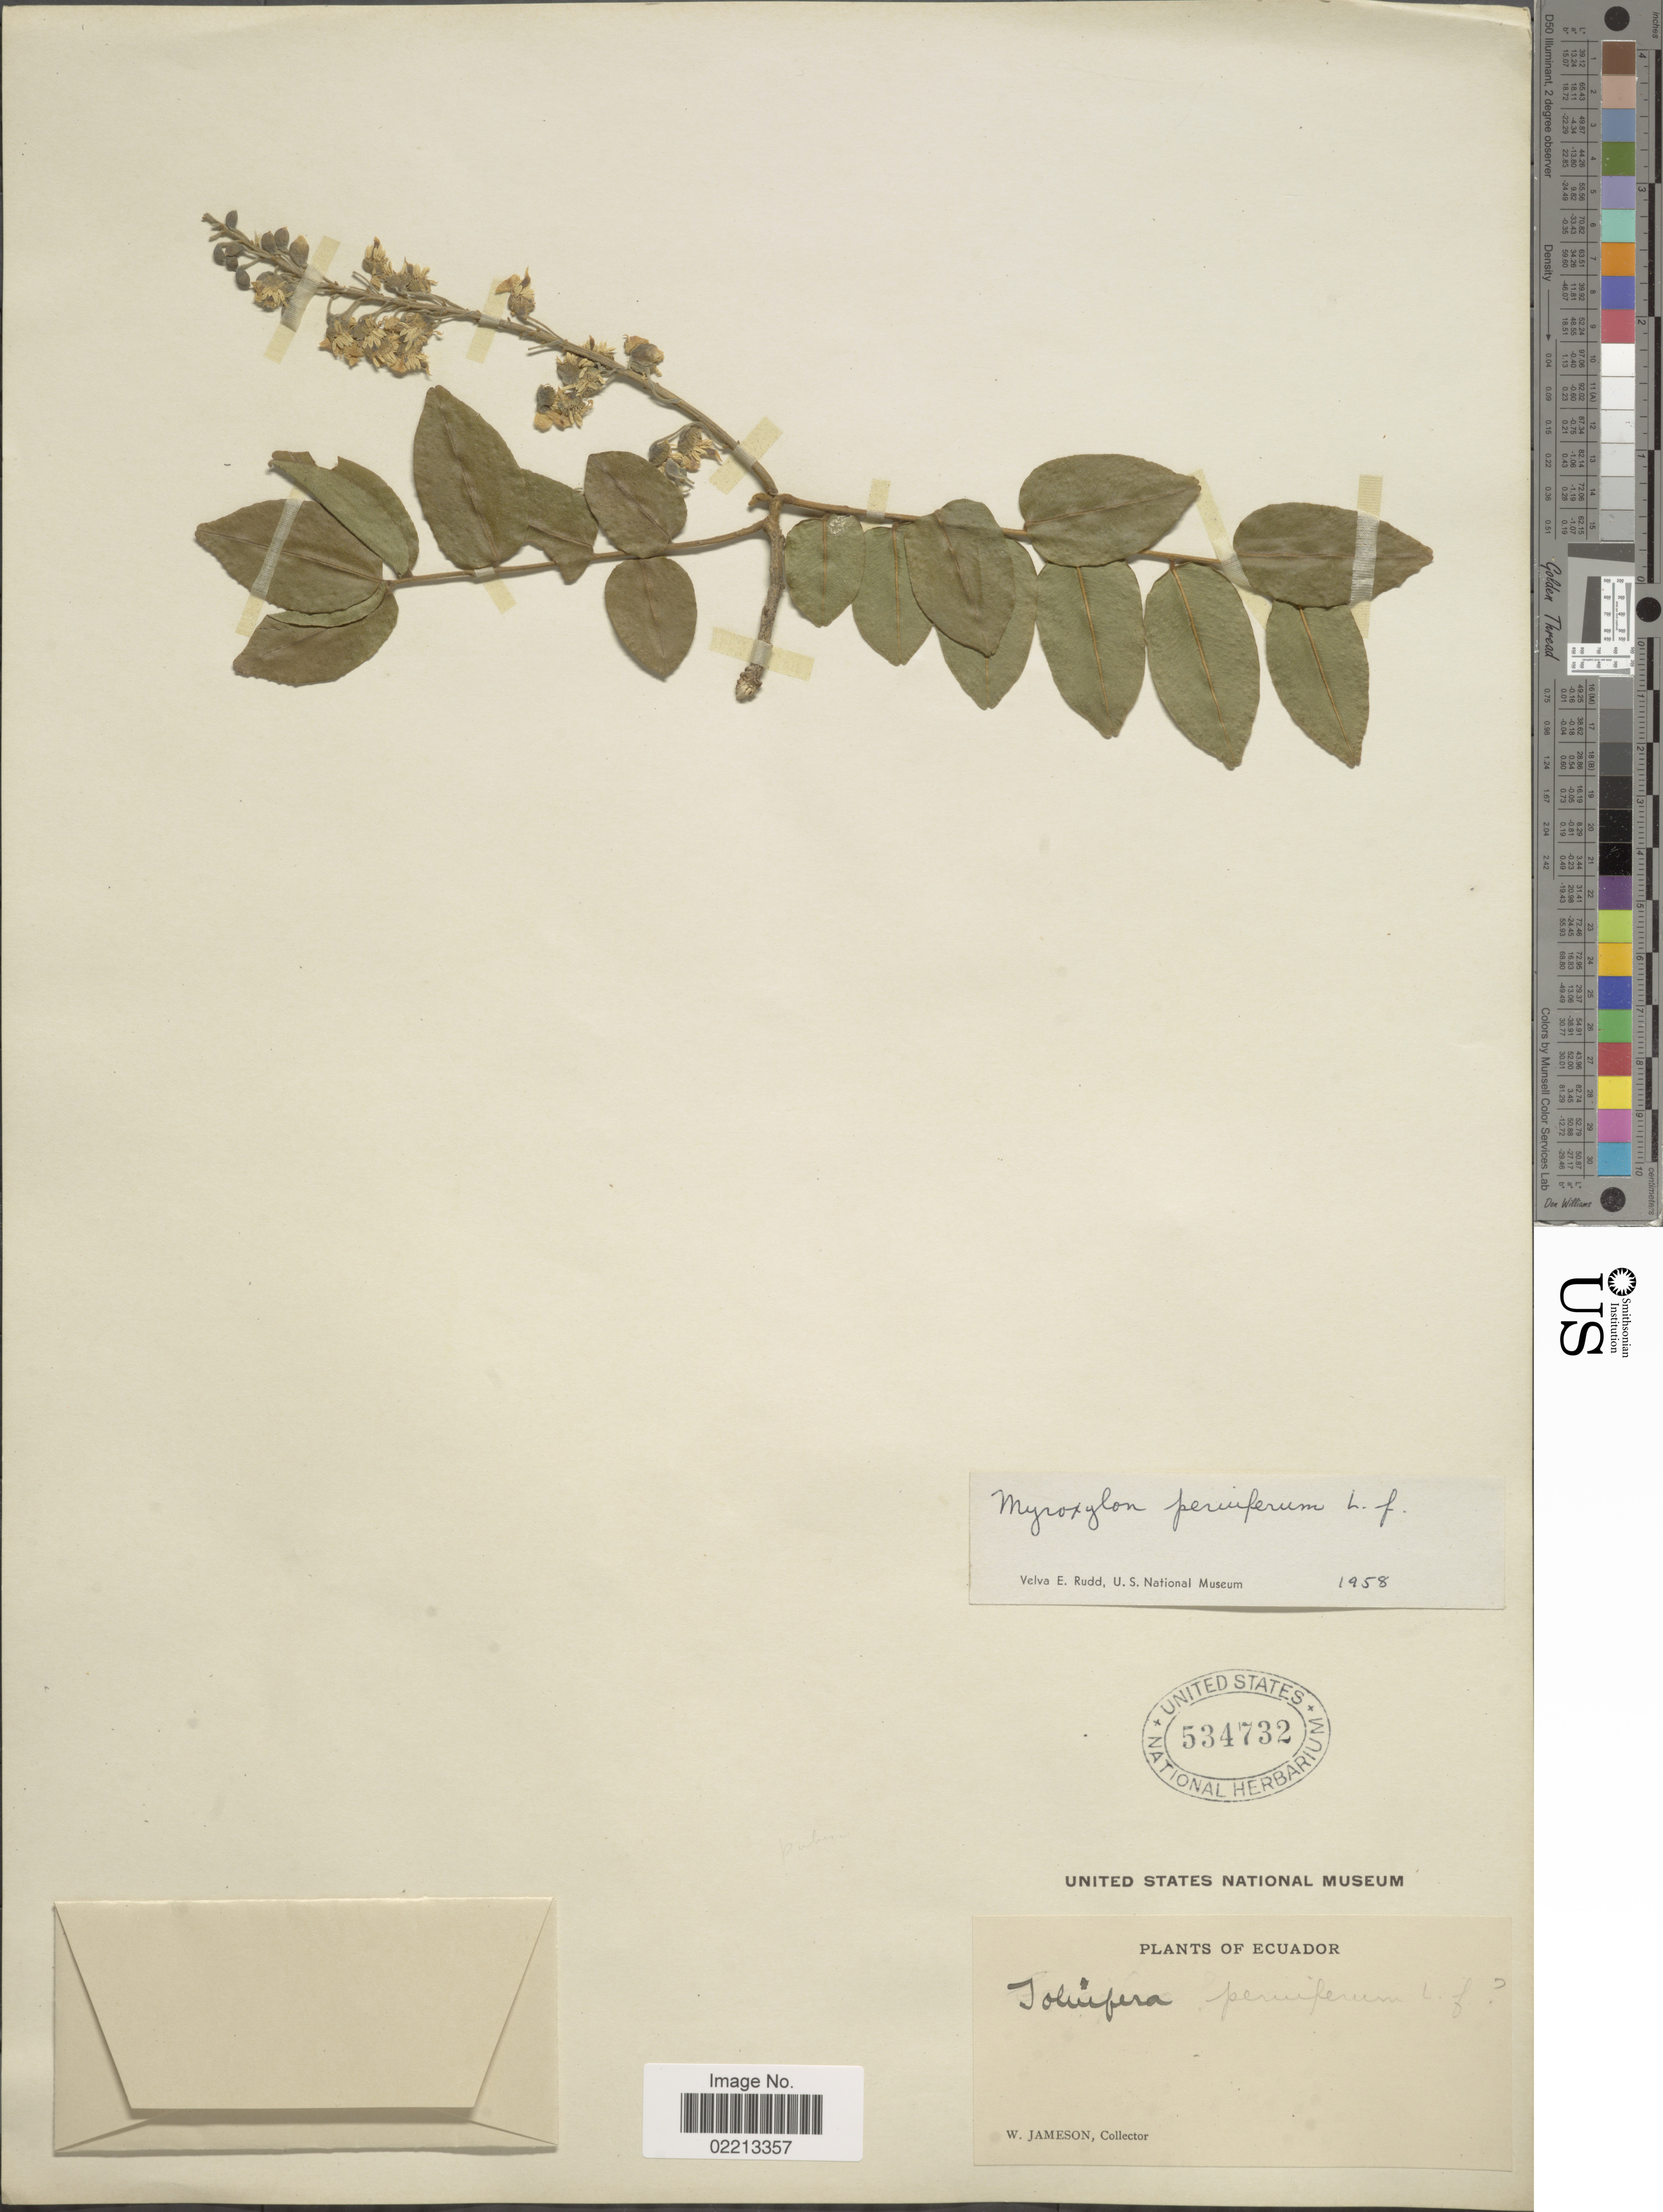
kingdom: Plantae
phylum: Tracheophyta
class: Magnoliopsida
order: Fabales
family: Fabaceae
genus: Myroxylon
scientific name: Myroxylon peruiferum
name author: L. f.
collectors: W. Jameson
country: Ecuador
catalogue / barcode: US 534732